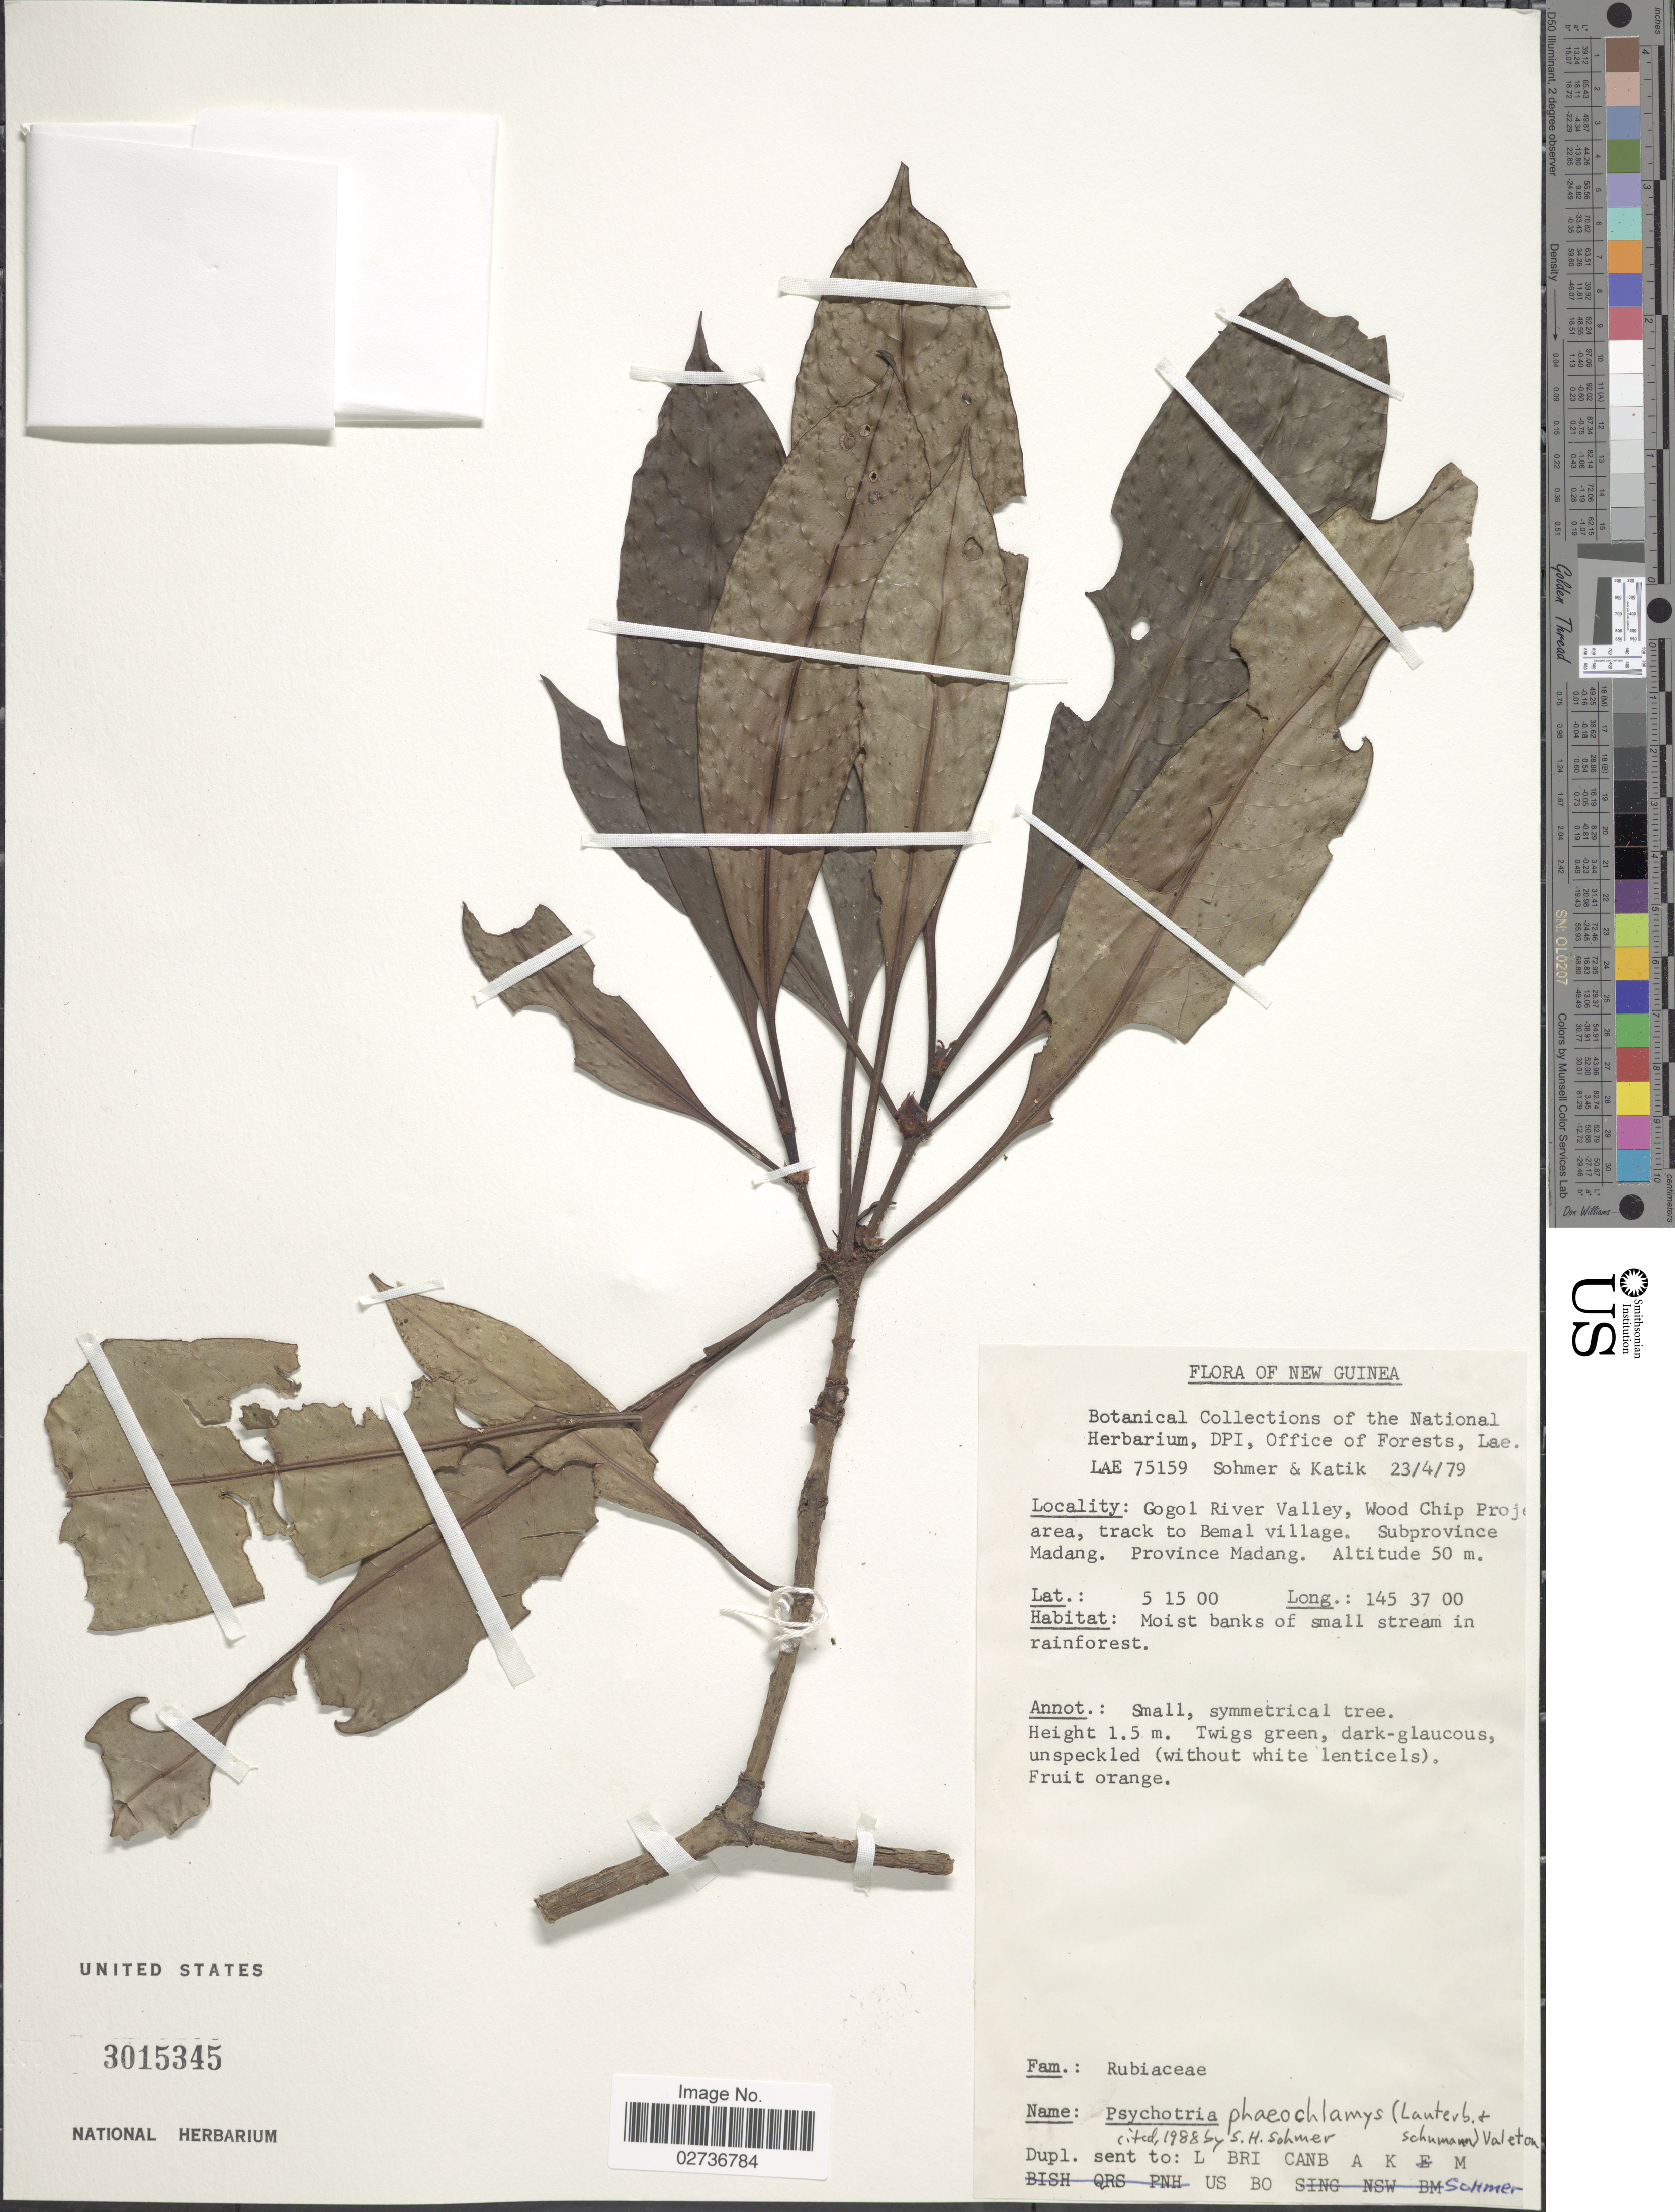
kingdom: Plantae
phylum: Tracheophyta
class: Magnoliopsida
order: Gentianales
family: Rubiaceae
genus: Psychotria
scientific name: Psychotria phaeochlamysoides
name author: Sohmer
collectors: S. H. Sohmer & Katik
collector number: LAE75159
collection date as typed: Transcribed d/m/y: 23/4/79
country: Papua New Guinea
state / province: Madang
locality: New Guinea. Gogol River Valley, Wood Chip Project area, track to Bemal village. Subprovince Madang. Province Madang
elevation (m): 50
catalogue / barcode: US 3015345